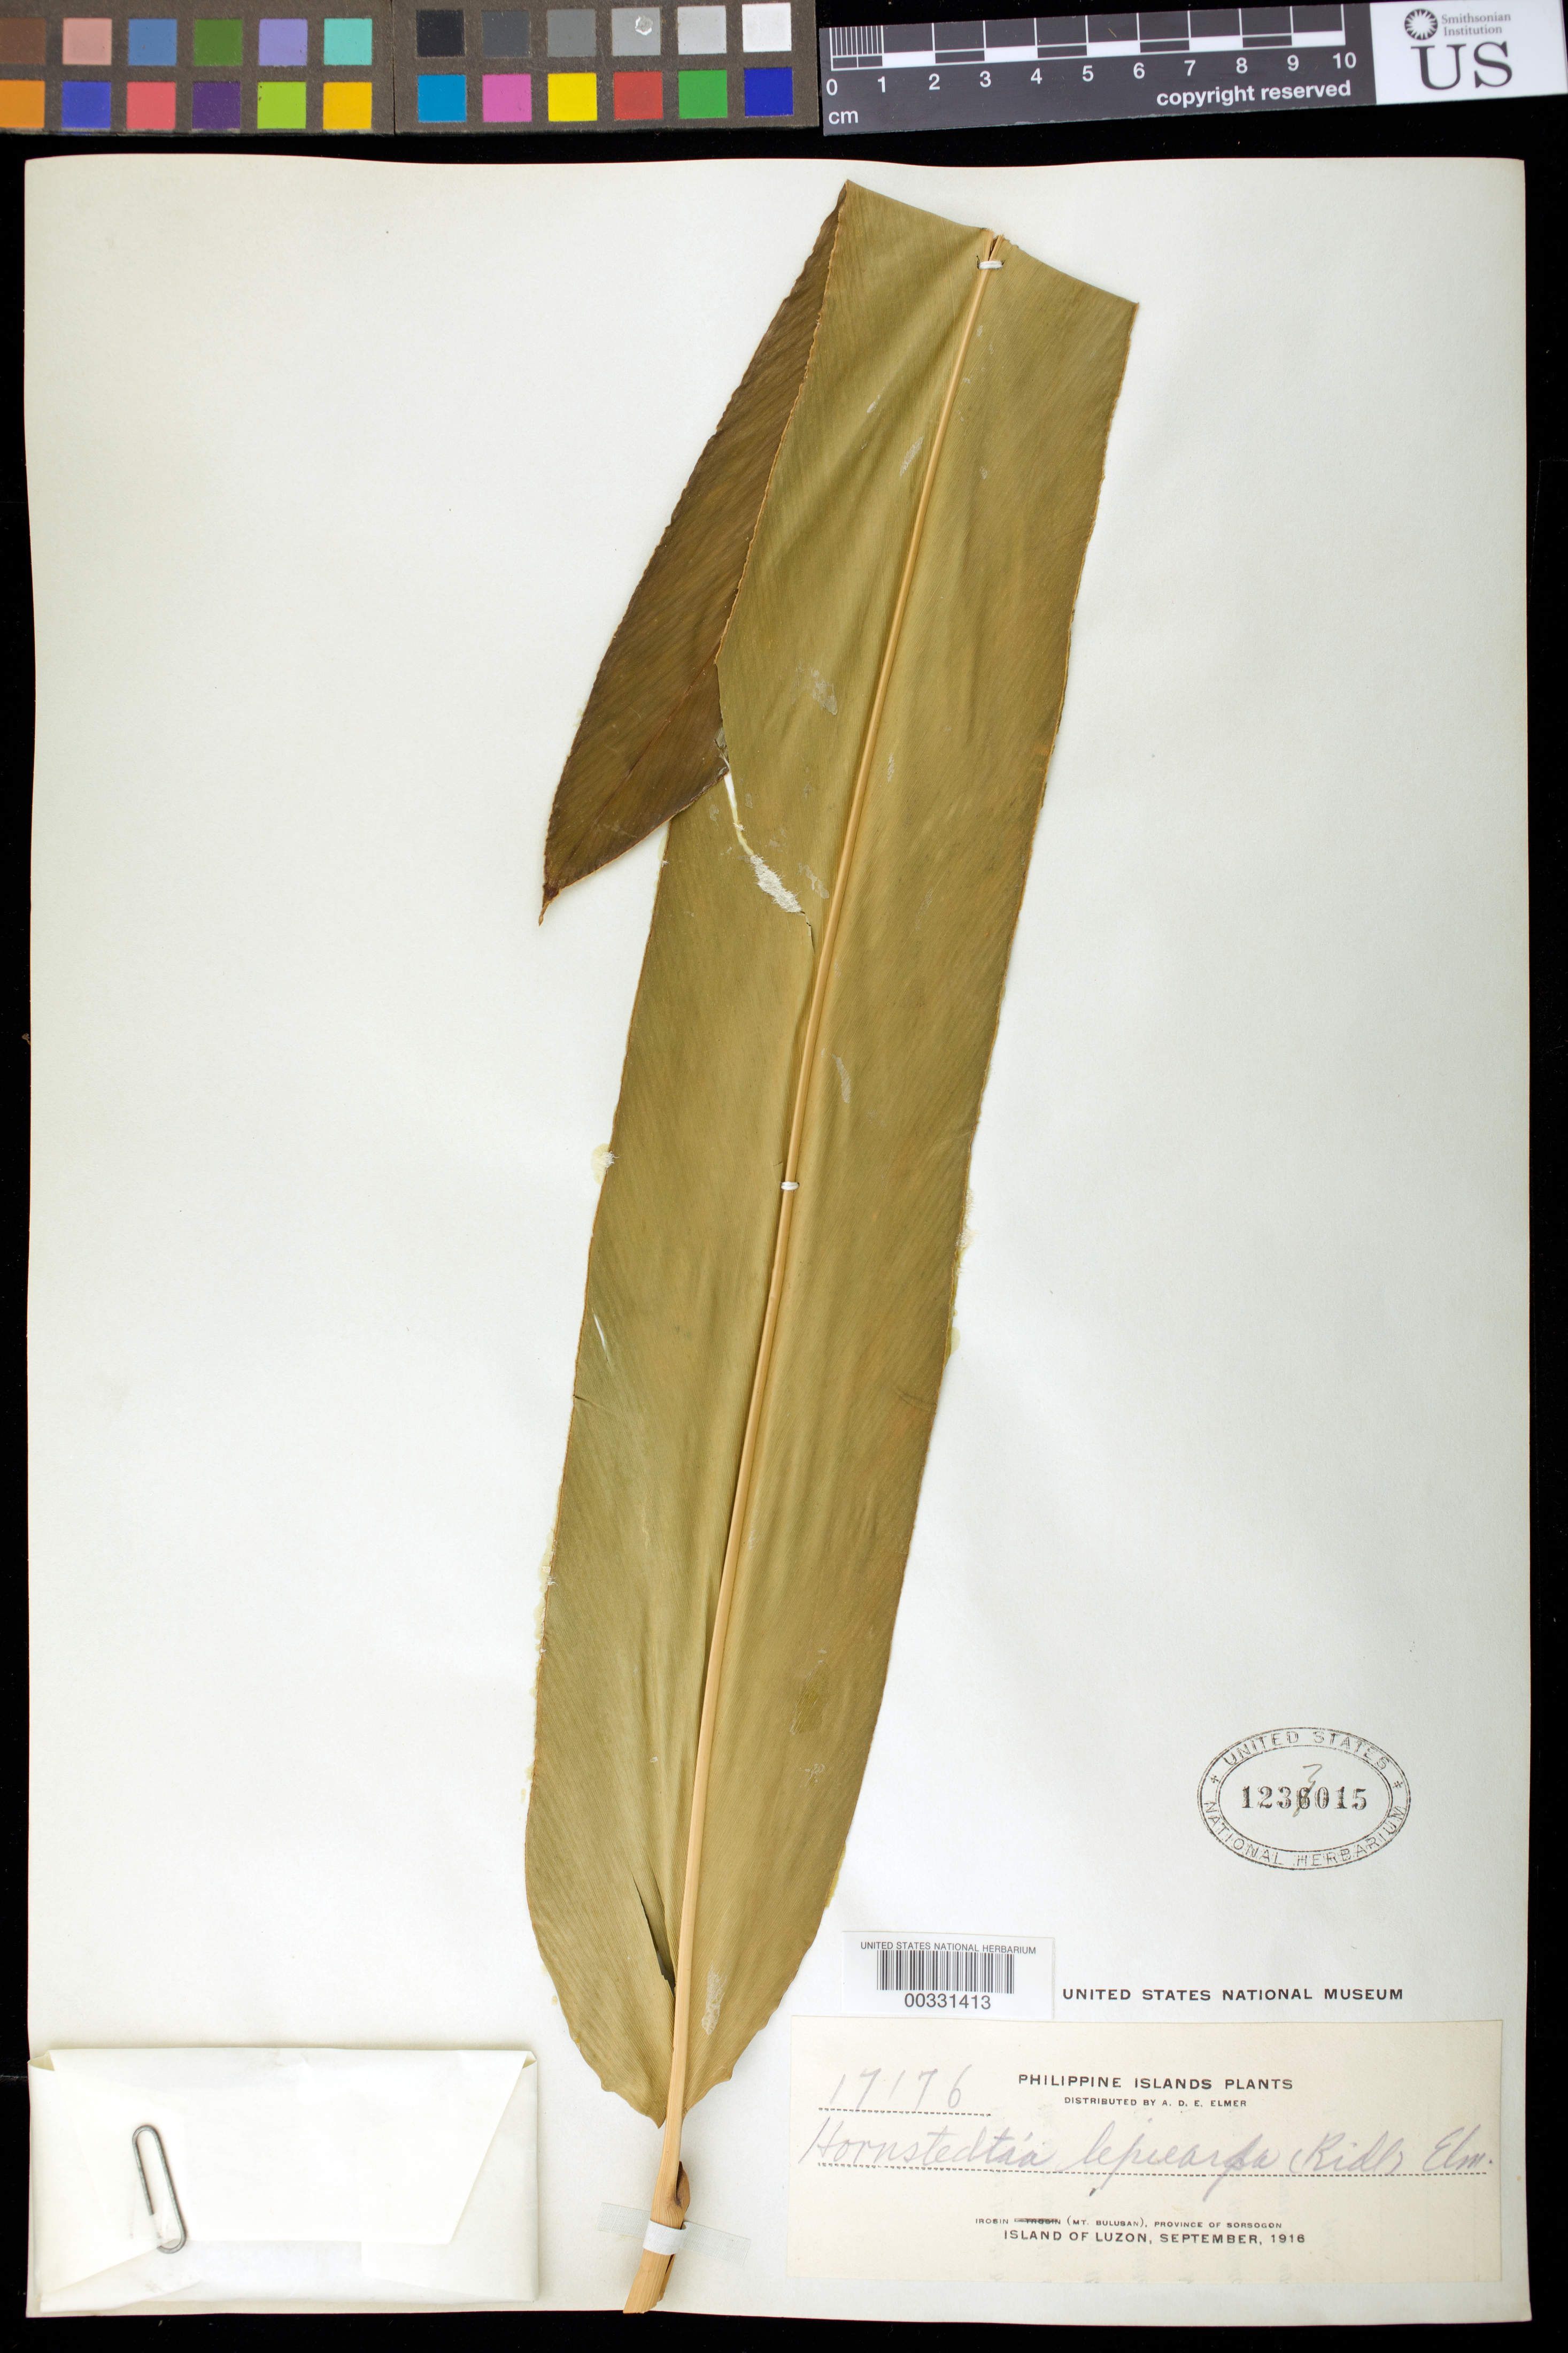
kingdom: Plantae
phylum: Tracheophyta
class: Liliopsida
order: Zingiberales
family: Zingiberaceae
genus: Etlingera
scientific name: Etlingera alba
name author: (K. Schum.) A.D. Poulsen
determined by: Docot, Rudolph Valentino A.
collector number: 17176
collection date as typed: Sep 1916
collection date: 1916-09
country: Philippines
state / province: Bicol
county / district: Sorsogon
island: Luzon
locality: Irosin (Mt. Bulusan)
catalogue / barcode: US 1237015